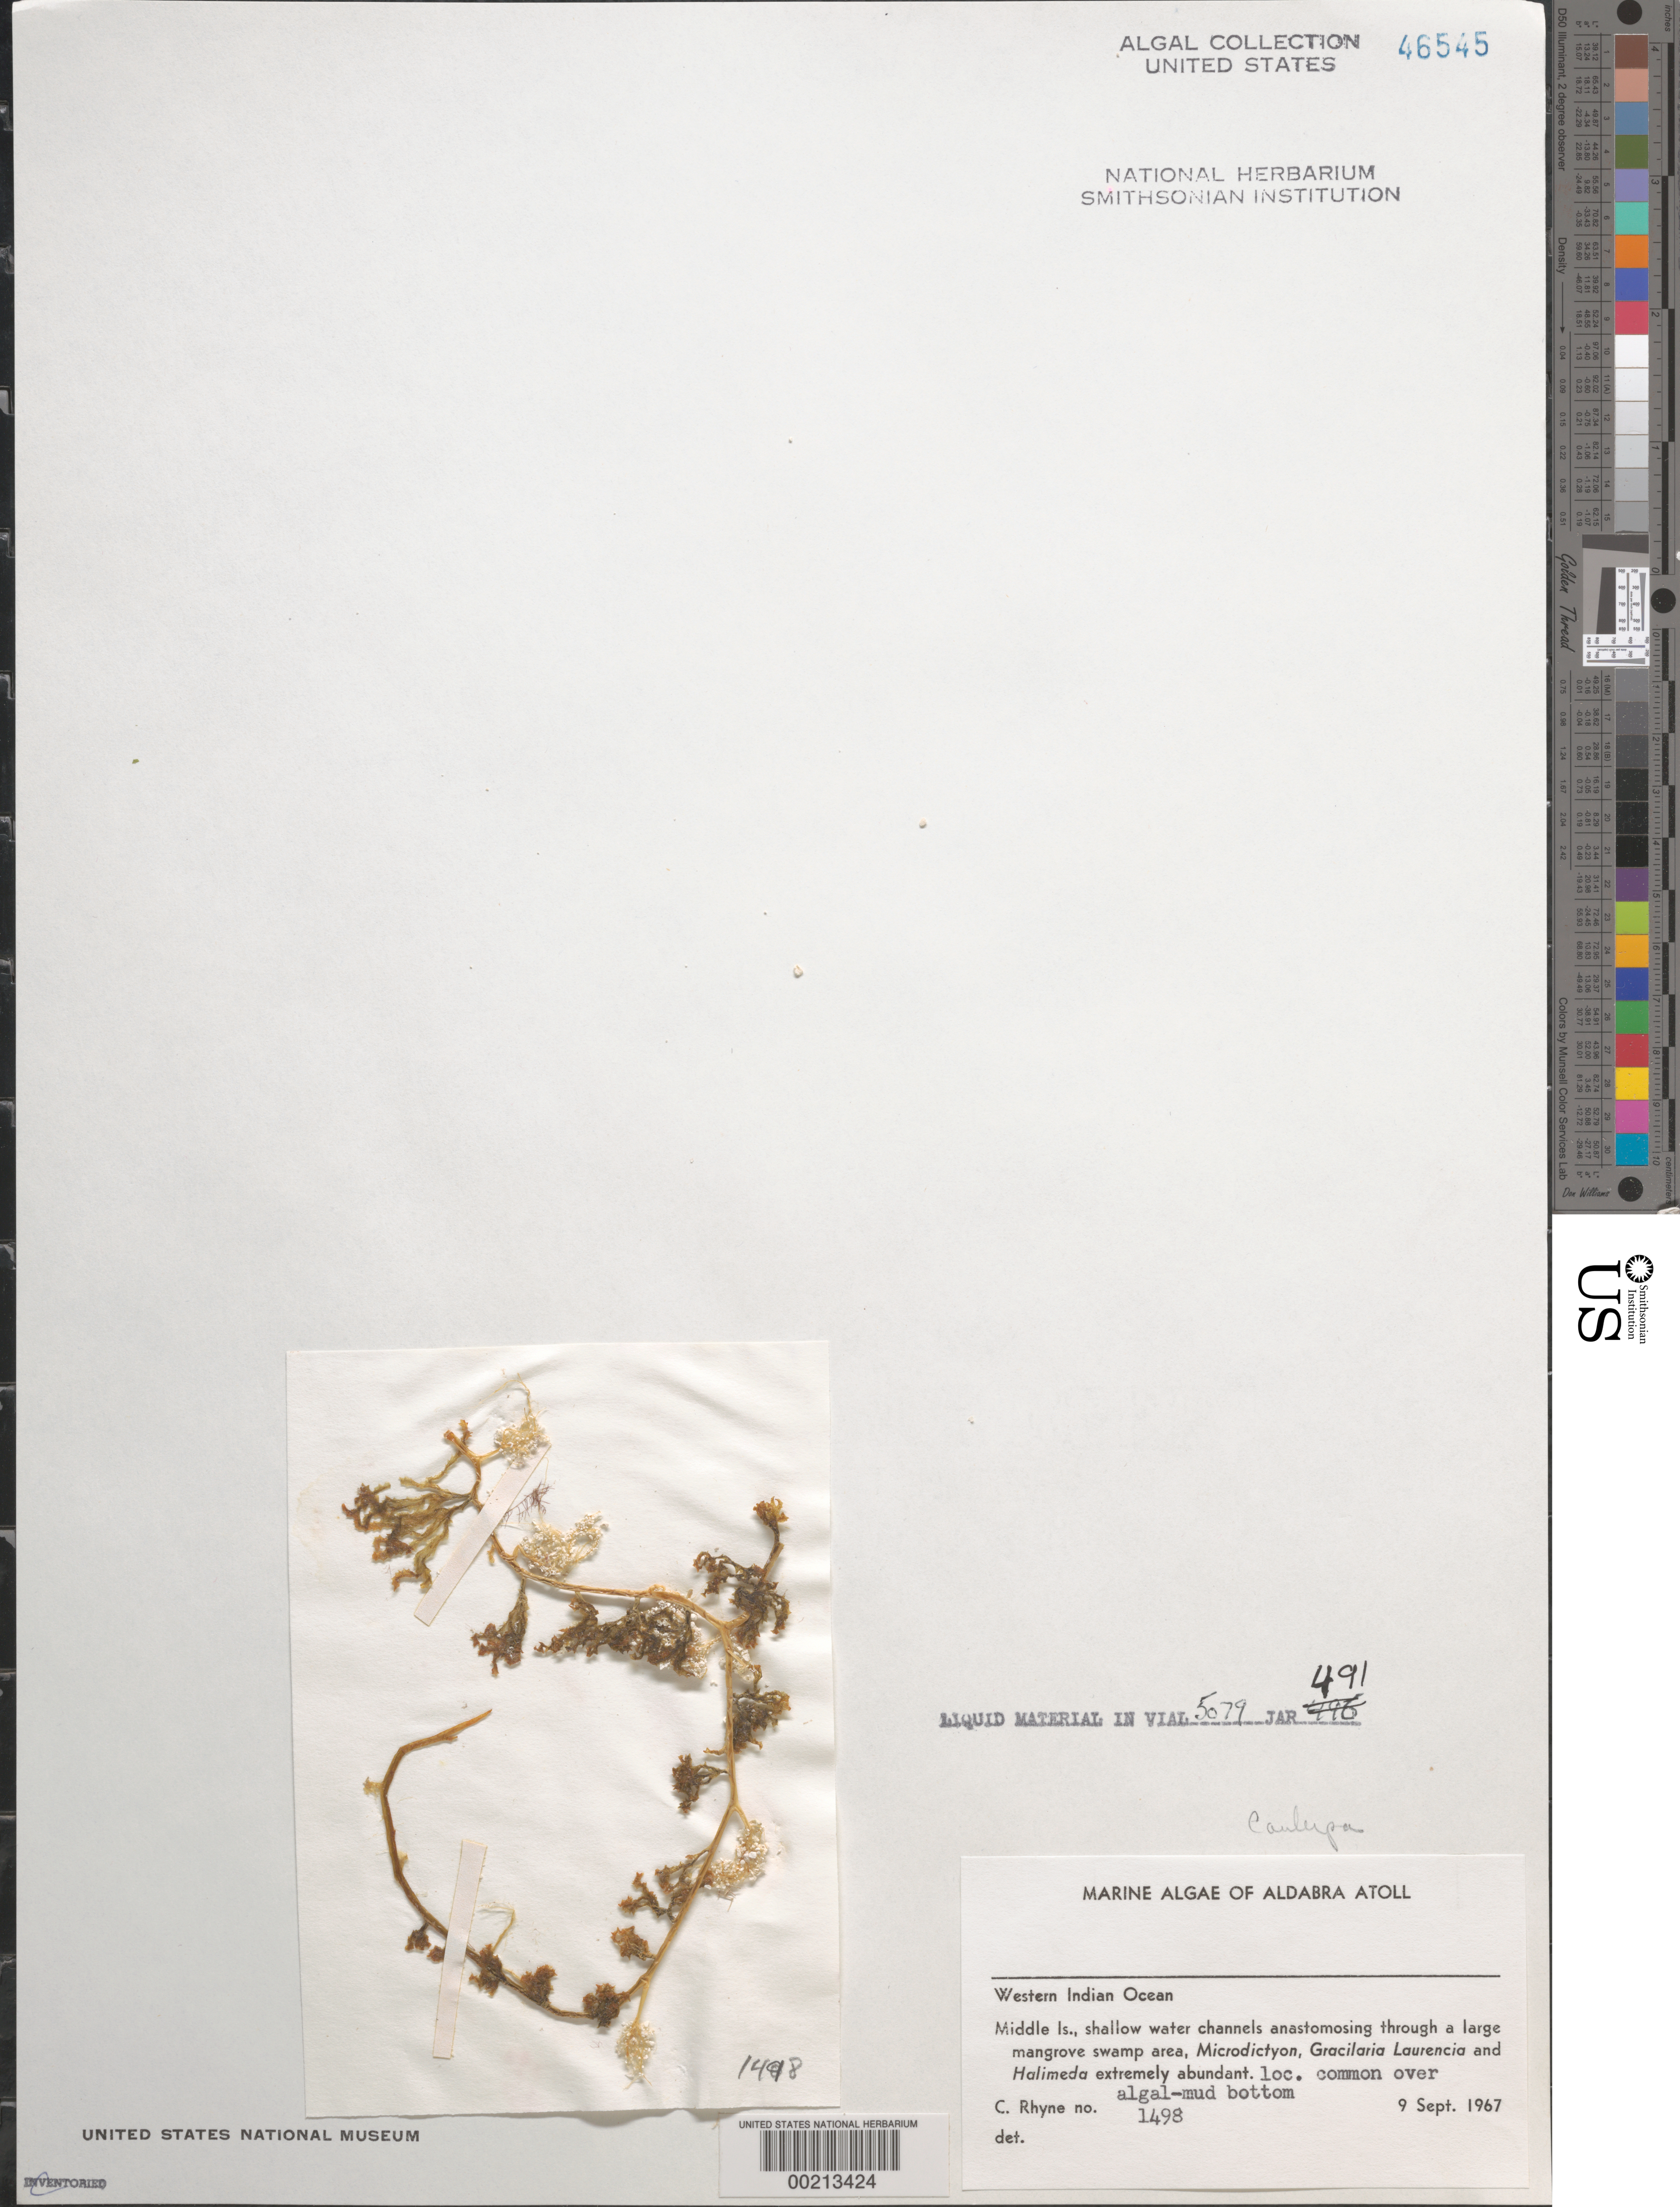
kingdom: Plantae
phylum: Chlorophyta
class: Ulvophyceae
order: Bryopsidales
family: Caulerpaceae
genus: Caulerpa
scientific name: Caulerpa sp.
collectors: C. Rhyne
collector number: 1498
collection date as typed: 09 Sep 1967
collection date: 1967-09-09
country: Seychelles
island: Aldabra Atoll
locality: Middle Islet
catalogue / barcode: US 46545